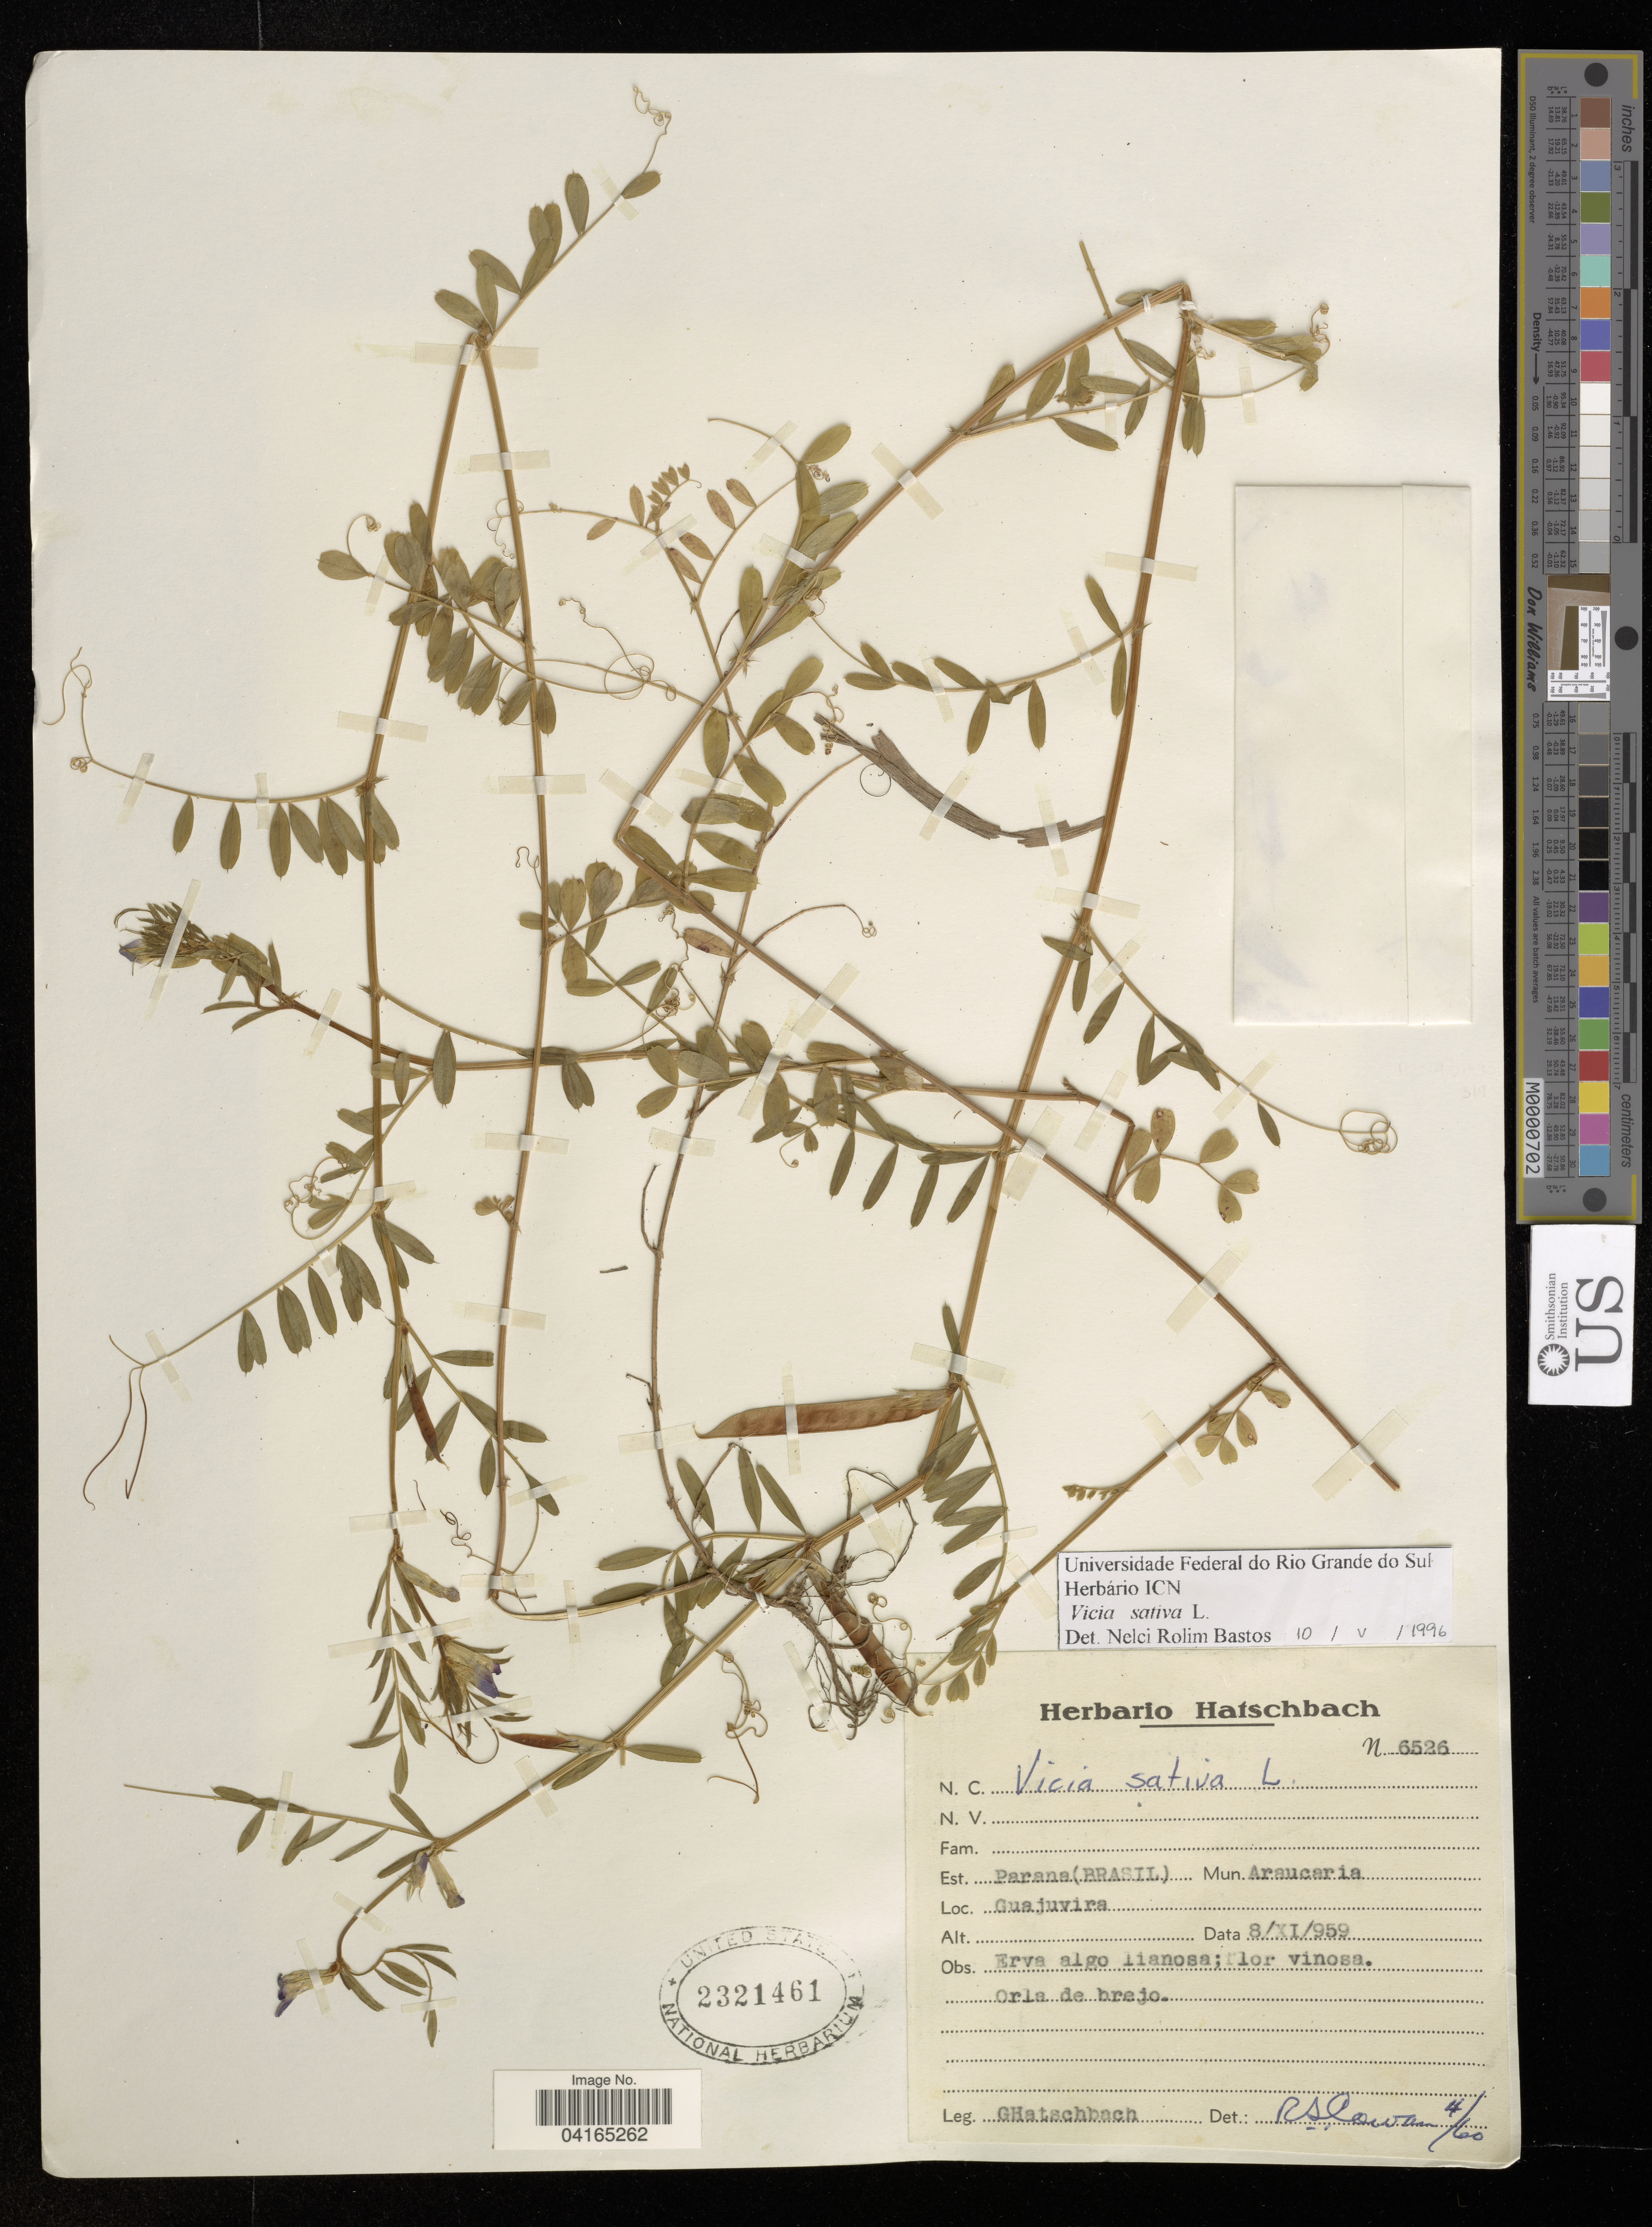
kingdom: Plantae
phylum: Tracheophyta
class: Magnoliopsida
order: Fabales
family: Fabaceae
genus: Vicia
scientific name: Vicia sativa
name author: L.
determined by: Hechenleitner, Paulina, RBG Edinburgh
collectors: Ghatschbach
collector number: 6526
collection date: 1959-11-08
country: Brazil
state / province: Paraná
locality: Mun. Araucaria. Guajuvira.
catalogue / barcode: US 2321461